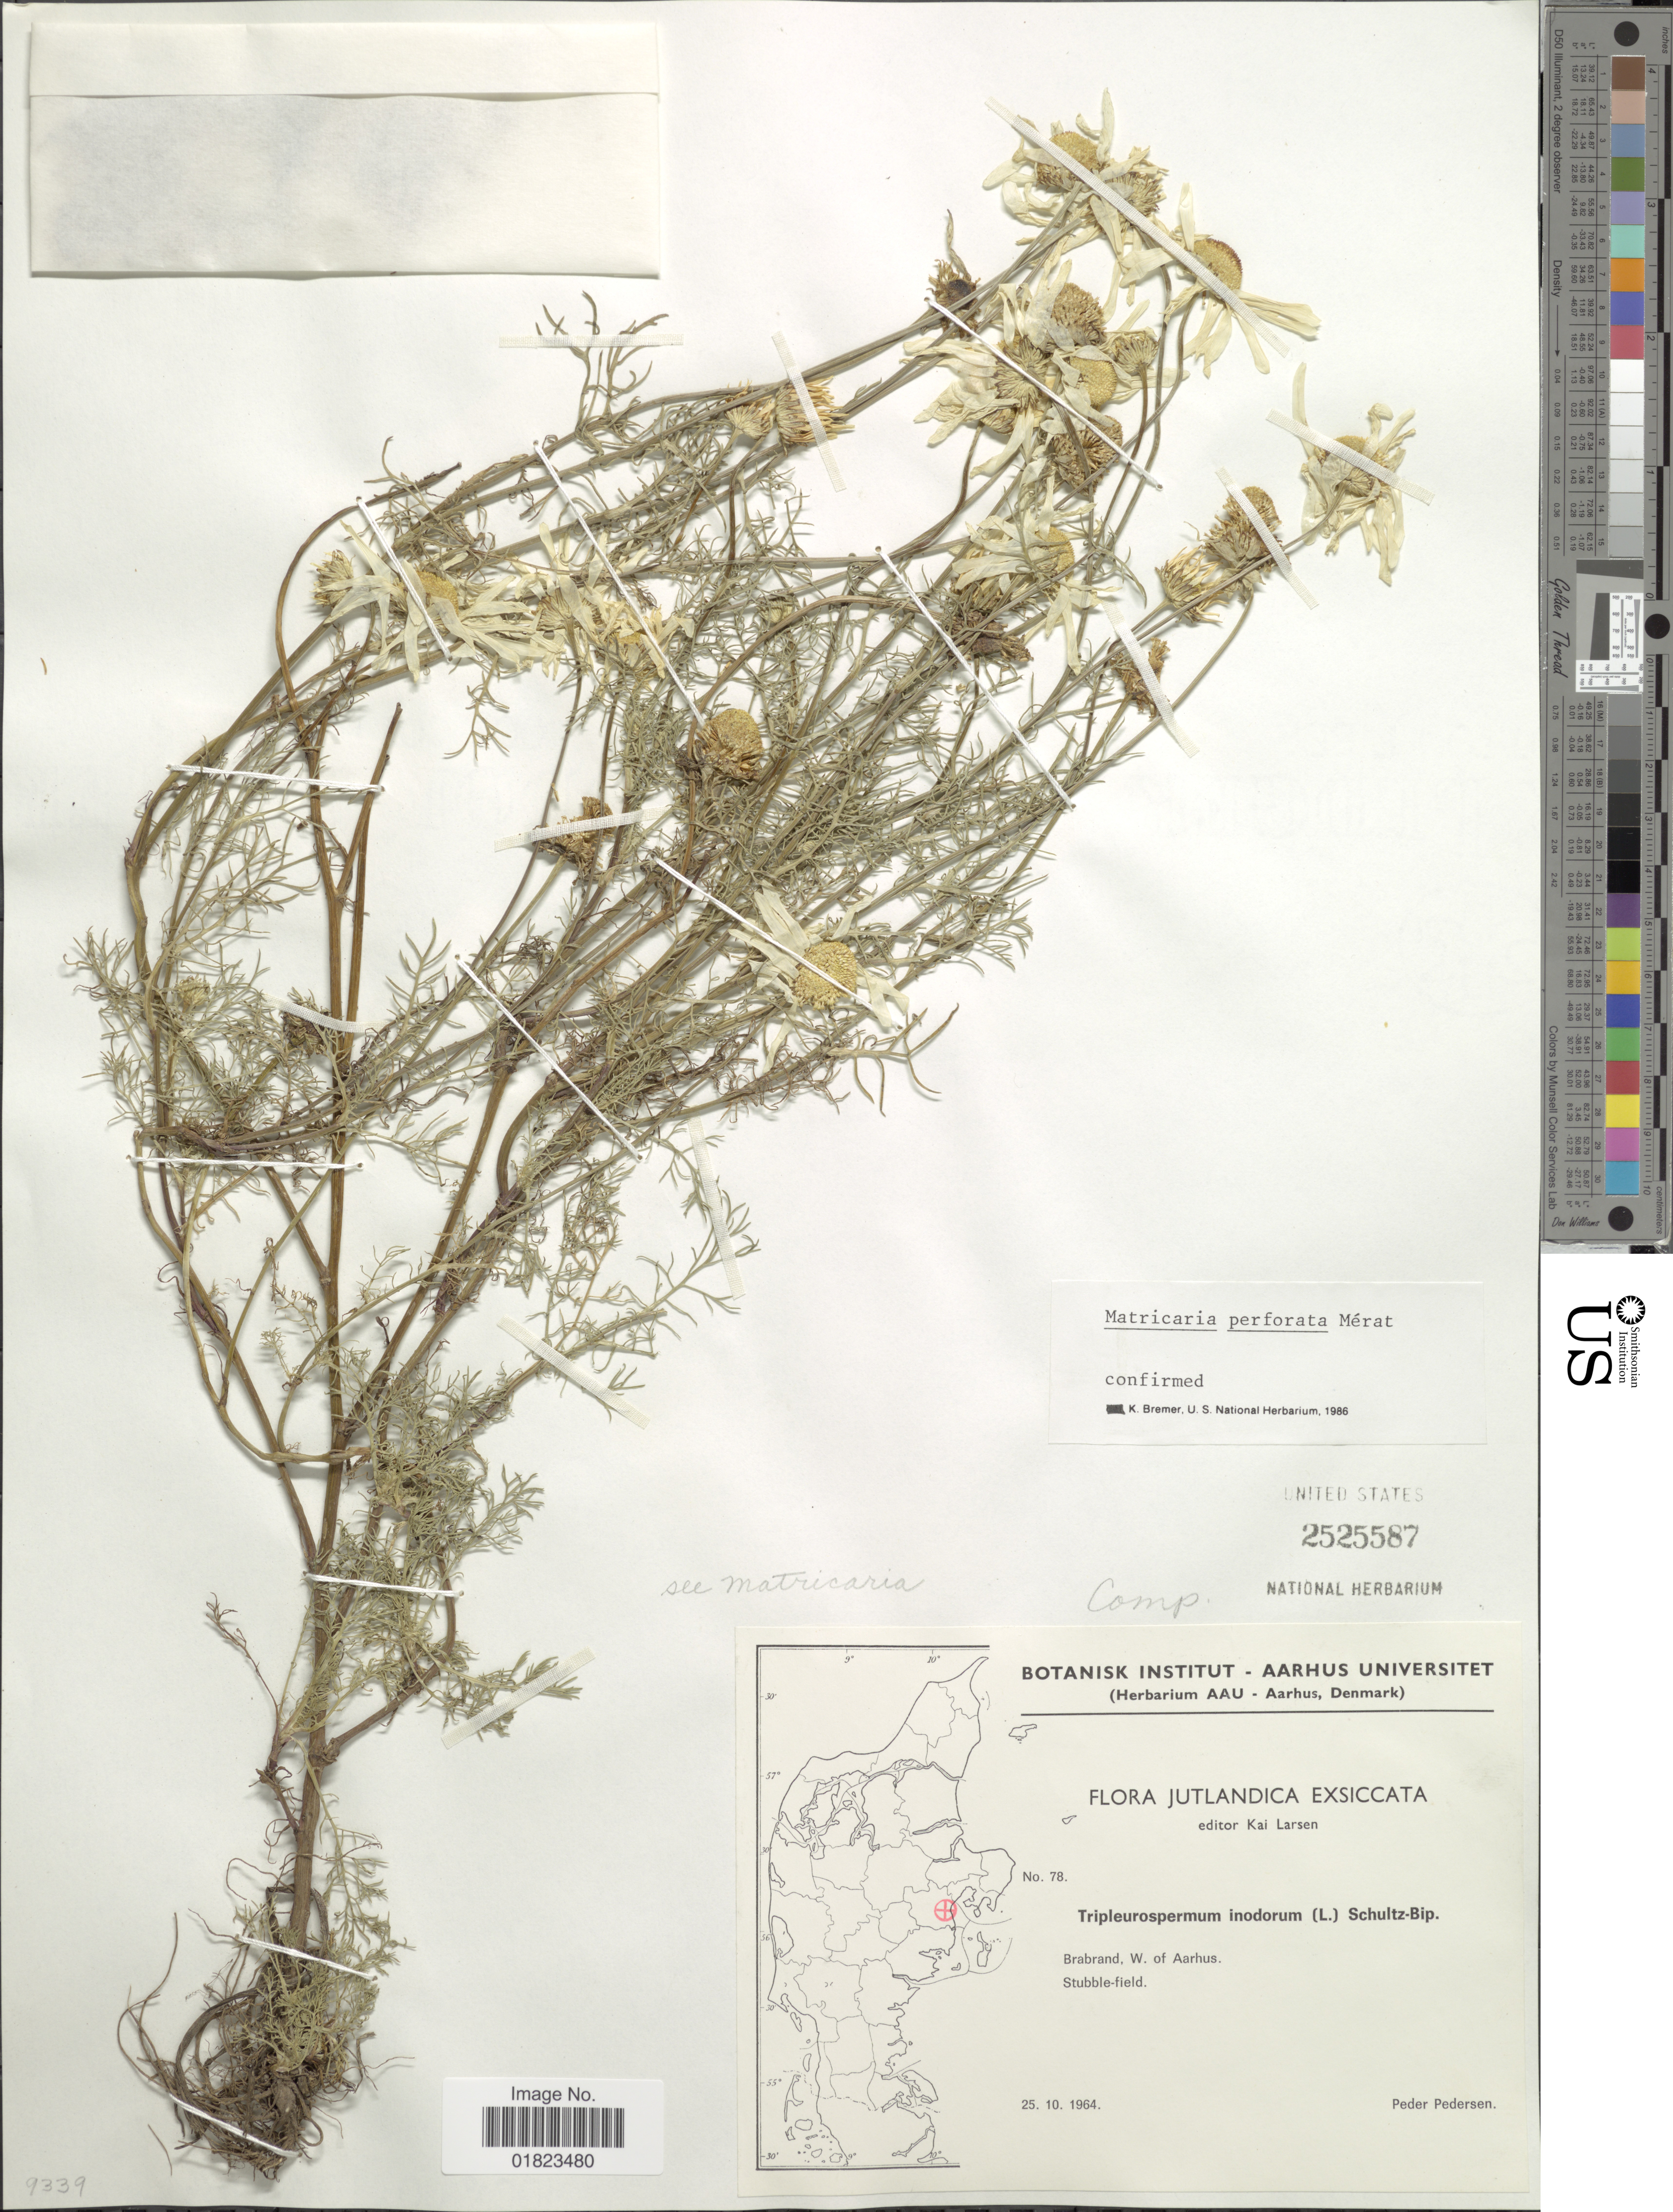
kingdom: Plantae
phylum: Tracheophyta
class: Magnoliopsida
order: Asterales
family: Asteraceae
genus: Tripleurospermum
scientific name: Tripleurospermum perforatum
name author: (Mérat) Laínz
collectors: P. Pedersen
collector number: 78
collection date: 1964-10-25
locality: Braband, W. of Aarhuis. Jutlandica.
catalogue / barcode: US 2525587